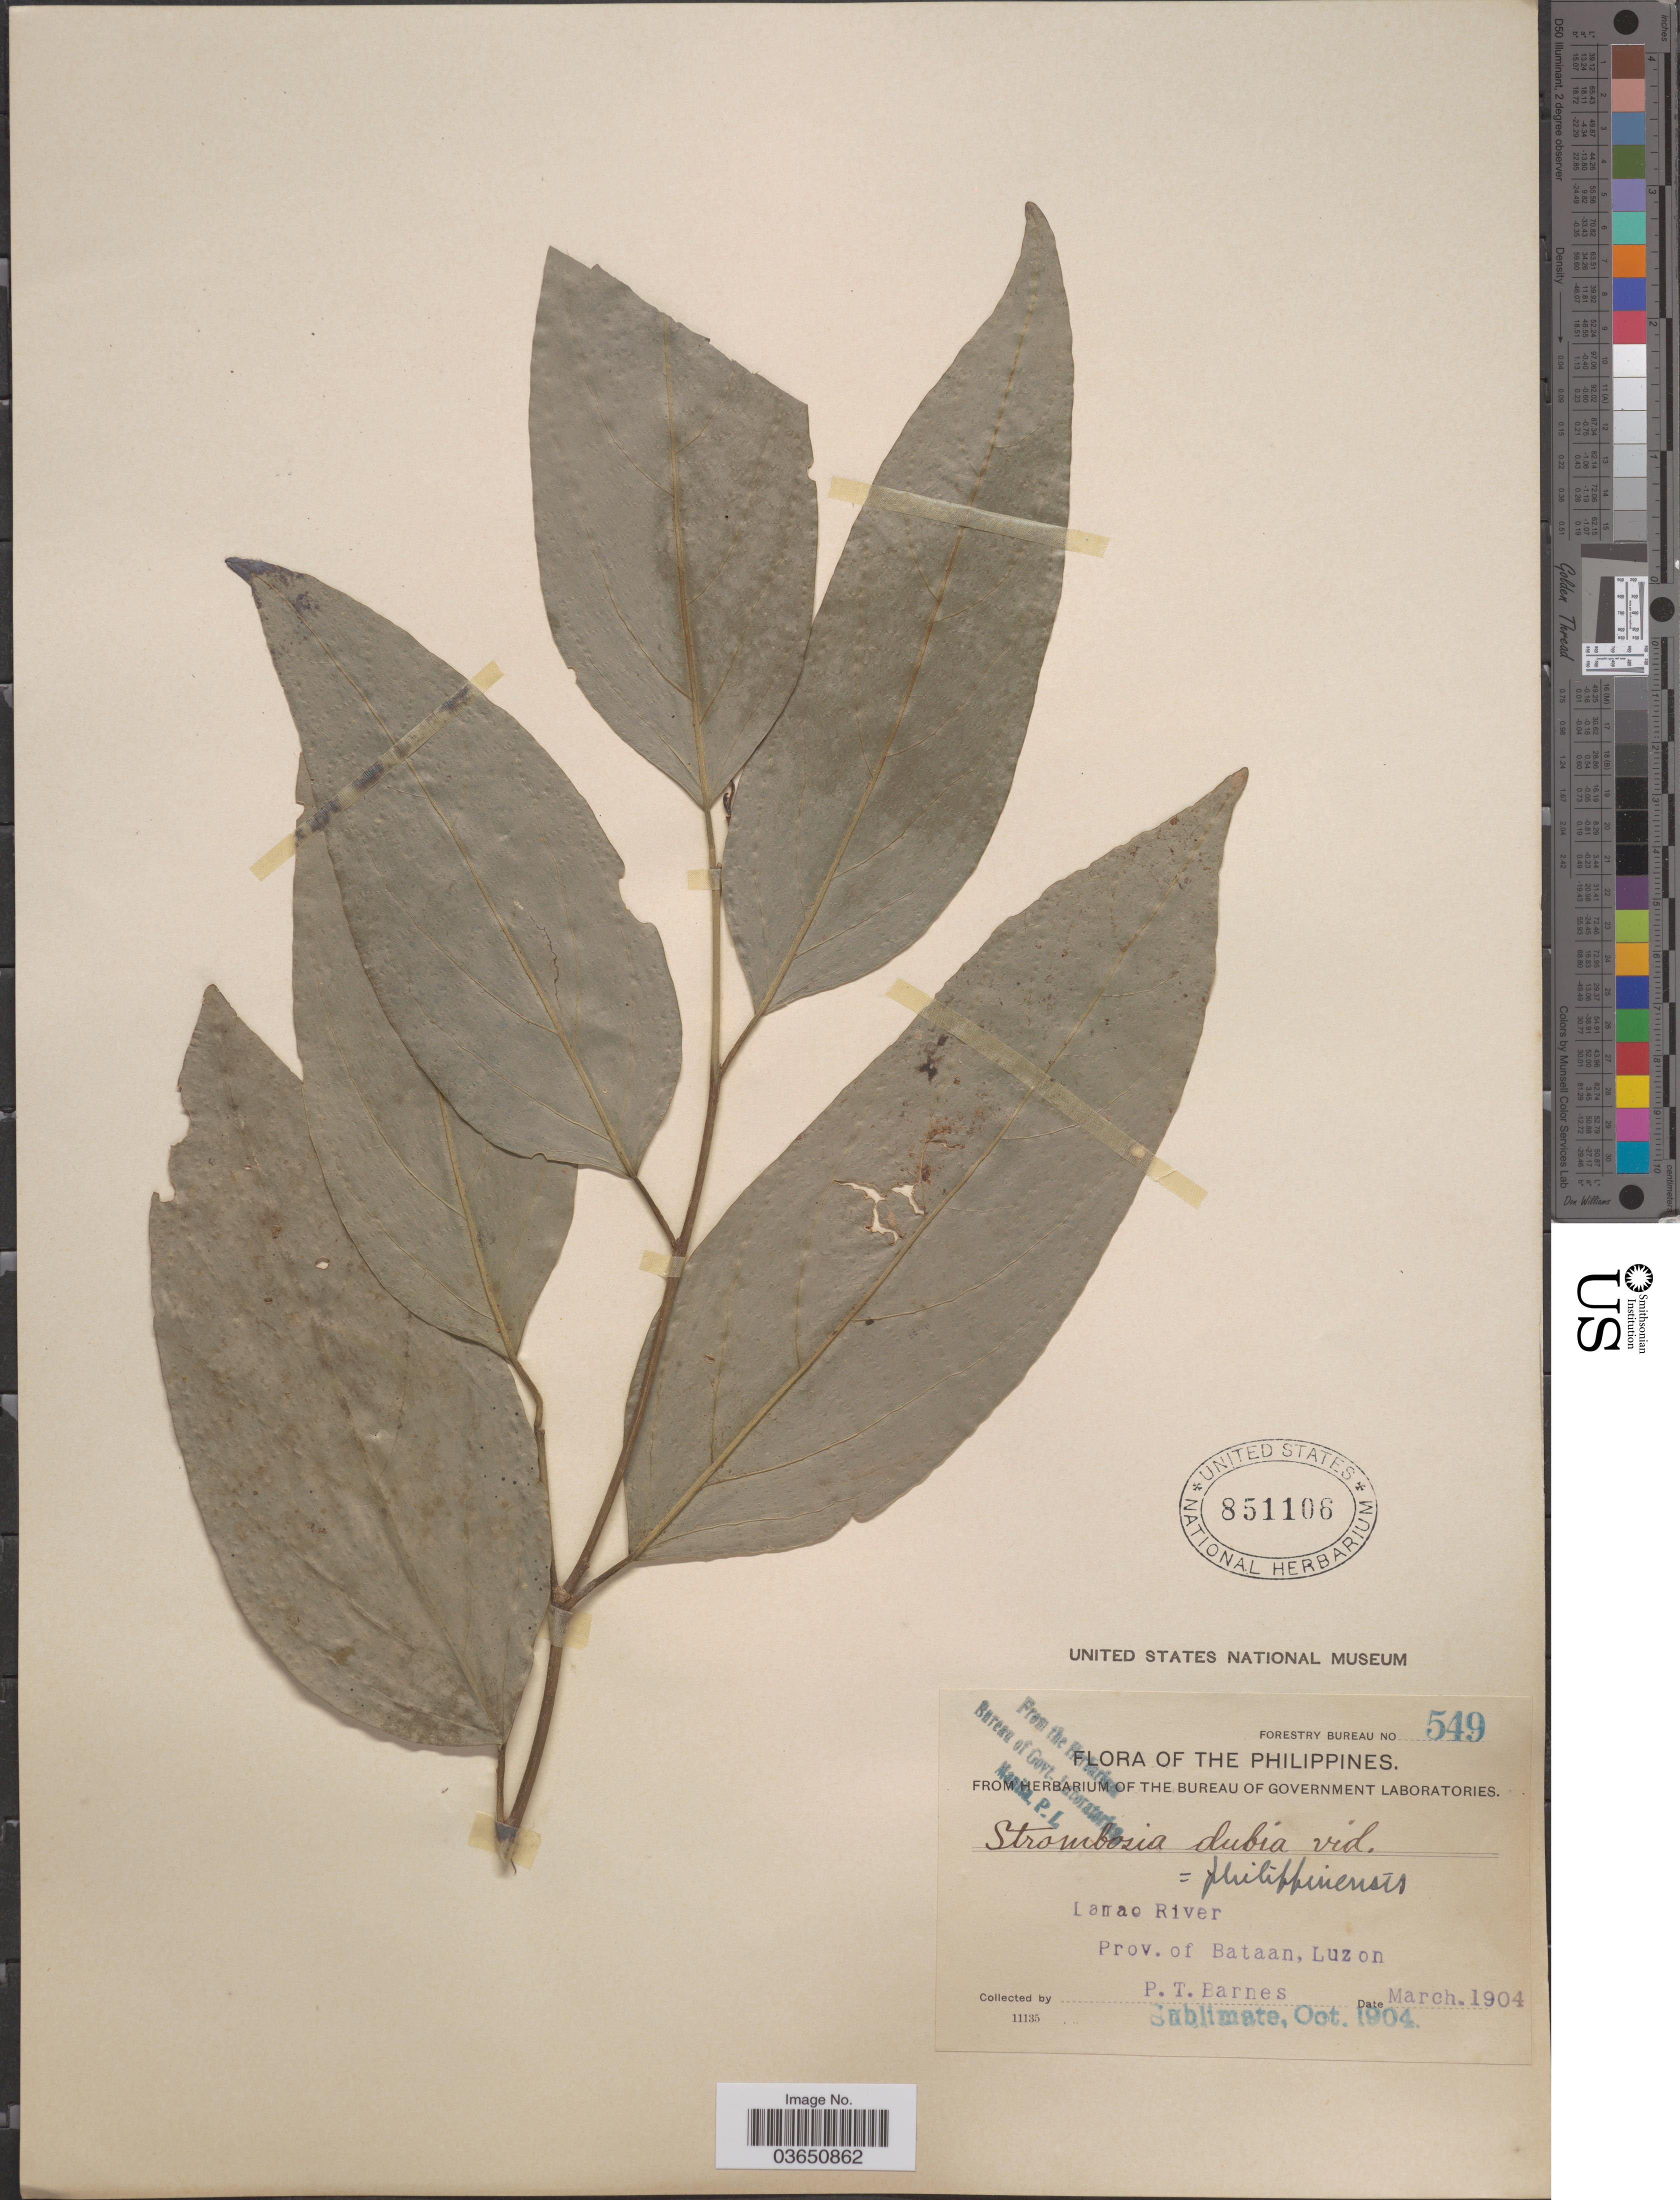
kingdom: Plantae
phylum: Tracheophyta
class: Magnoliopsida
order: Santalales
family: Strombosiaceae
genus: Strombosia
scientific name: Strombosia philippinensis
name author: (Baill.) Rolfe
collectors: P. Barnes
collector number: Forestry Bureau 549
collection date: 1904-03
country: Philippines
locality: Lamao River. Prov. of Bataan, Luzon.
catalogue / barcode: US 851106